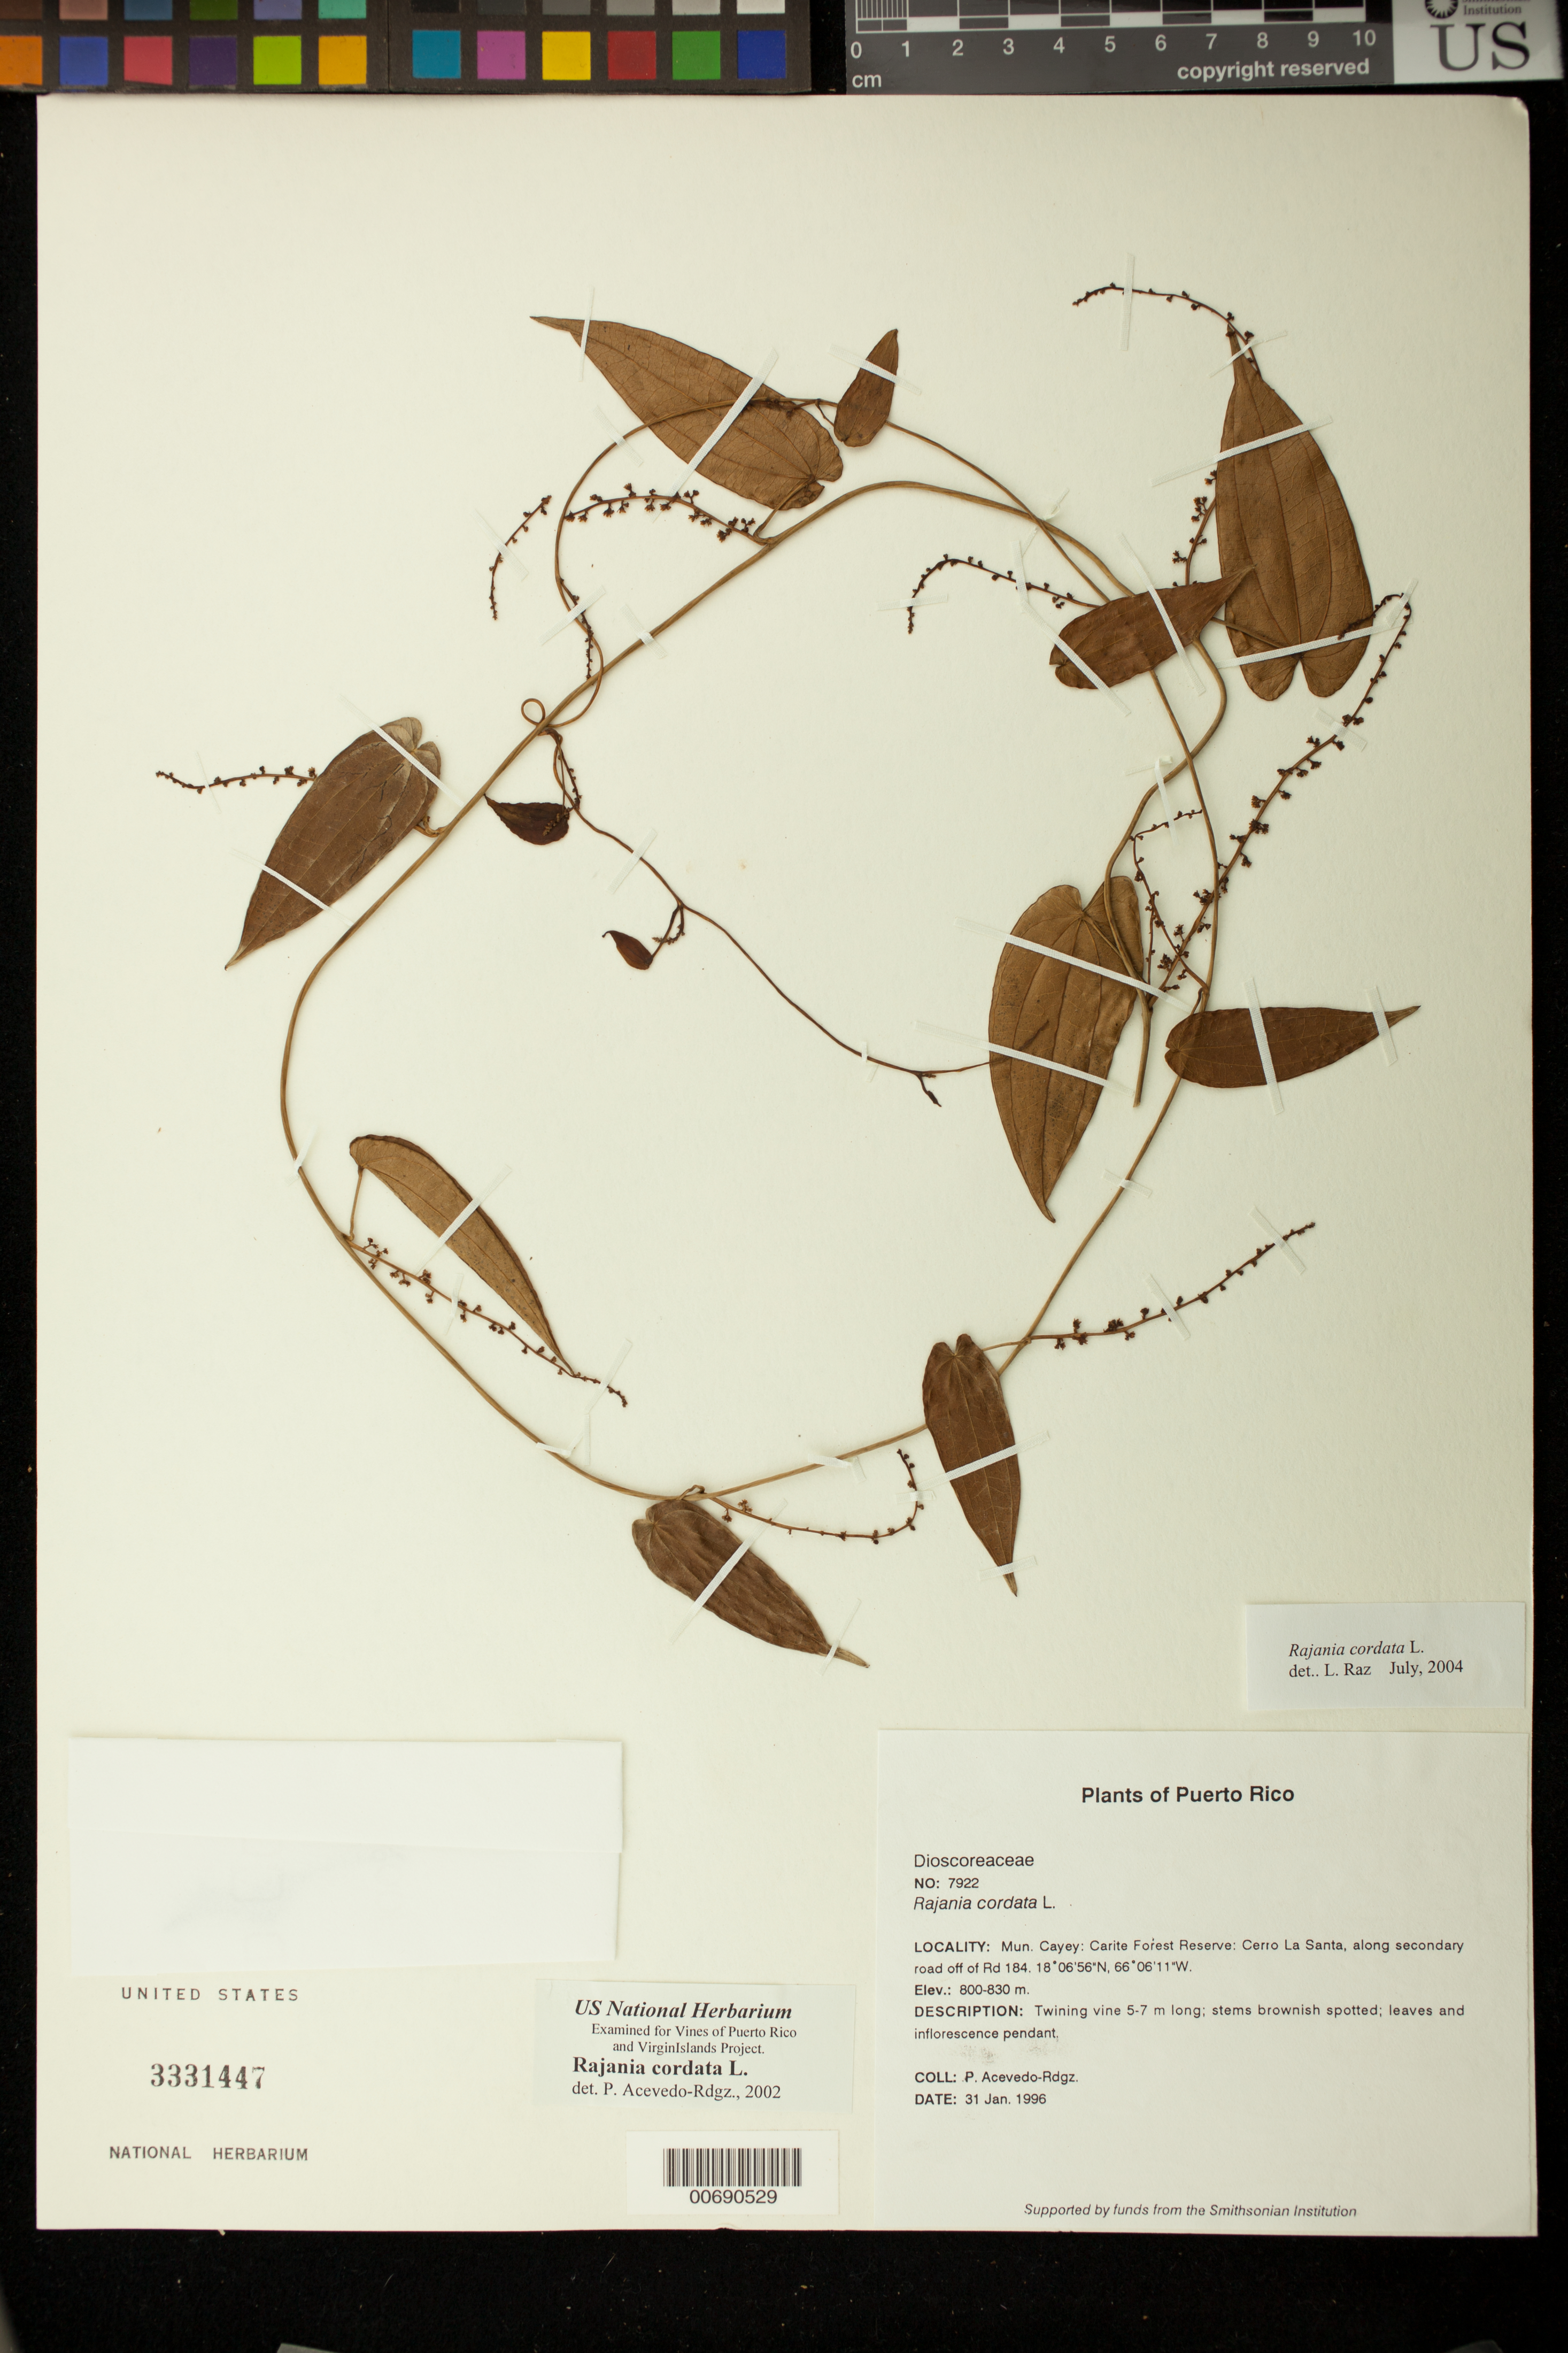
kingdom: Plantae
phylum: Tracheophyta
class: Liliopsida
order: Dioscoreales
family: Dioscoreaceae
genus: Dioscorea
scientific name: Dioscorea cordata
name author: (L.) Raz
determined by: Strong, M. T., (US), Smithsonian Institution - National Museum of Natural History (UNITED STATES)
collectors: P. Acevedo-Rodr.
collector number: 7922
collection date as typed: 31 Jan 1996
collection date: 1996-01-31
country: Puerto Rico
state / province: Cayey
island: Puerto Rico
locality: Cayey; Carite Forest Reserve: Cerro La Santa, along secondary road off of Rd 184.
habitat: Along secondary road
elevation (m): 800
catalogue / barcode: US 3331447